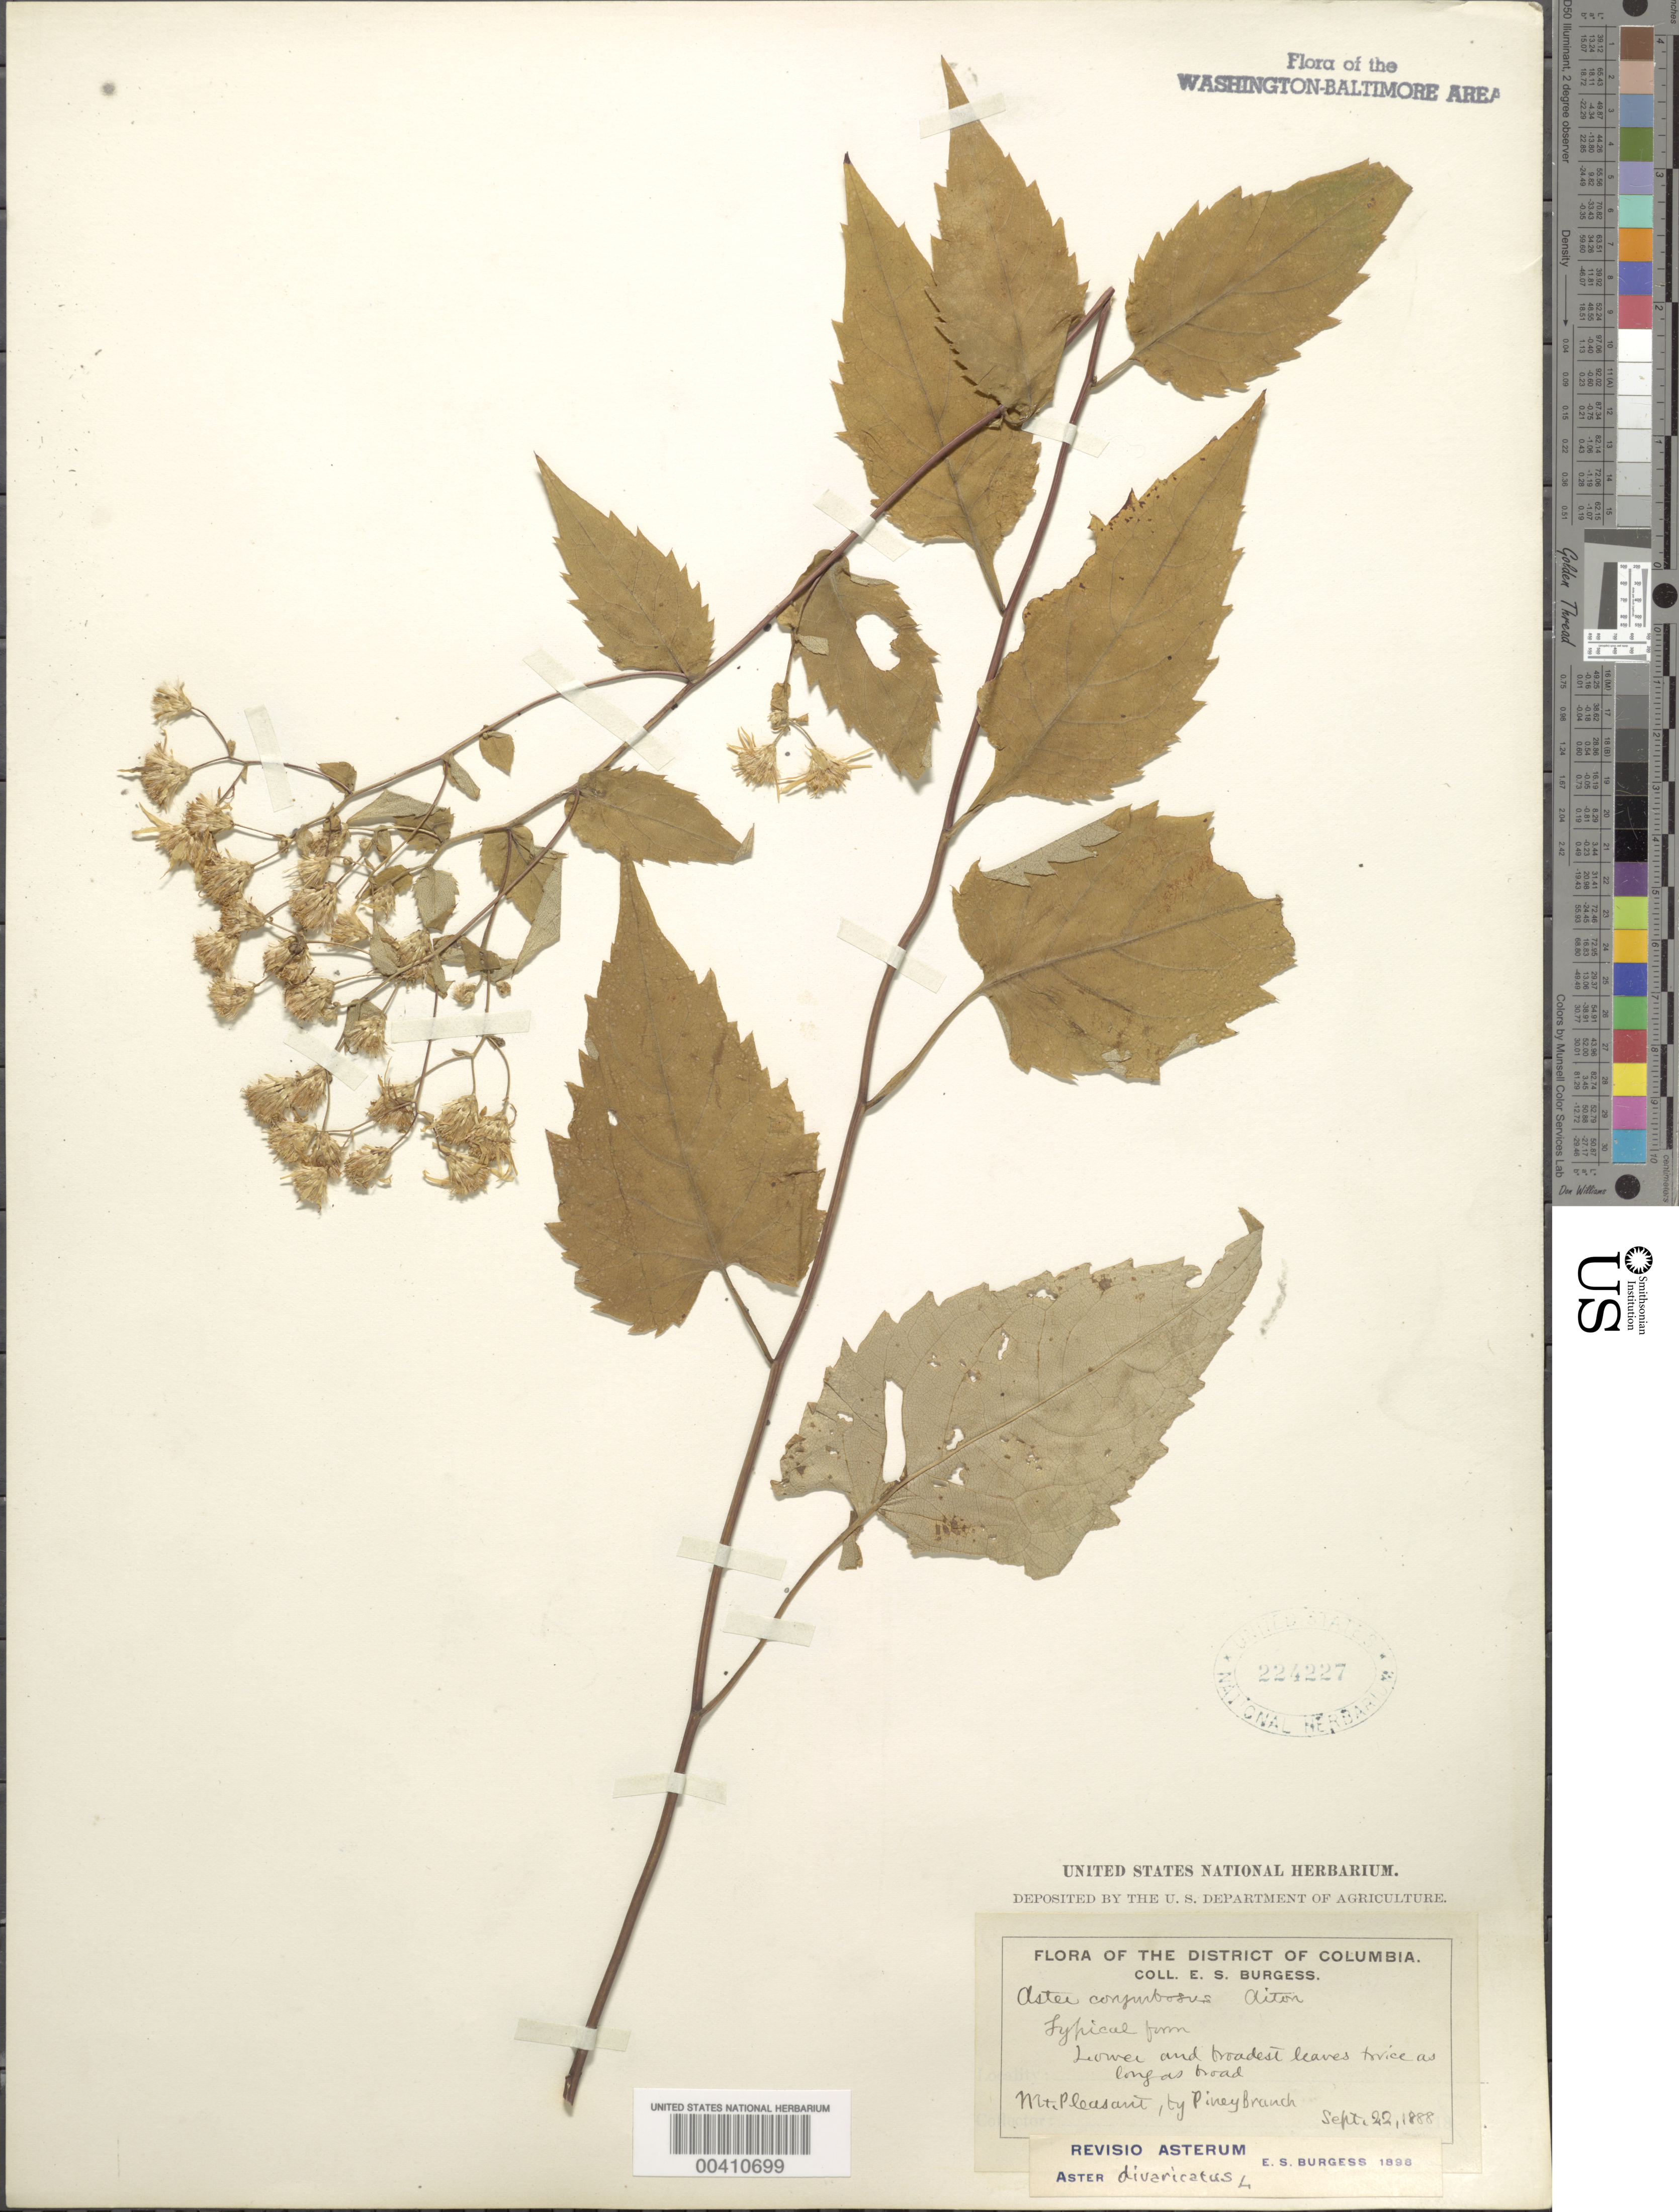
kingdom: Plantae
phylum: Tracheophyta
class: Magnoliopsida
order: Asterales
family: Asteraceae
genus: Eurybia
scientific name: Eurybia divaricata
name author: (L.) G.L. Nesom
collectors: E. Burgess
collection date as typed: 22 Sep 1888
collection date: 1888-09-22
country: United States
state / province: District of Columbia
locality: Mount Pleasant, by Piney Branch Rock Creek Park & vicinity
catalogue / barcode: US 224227